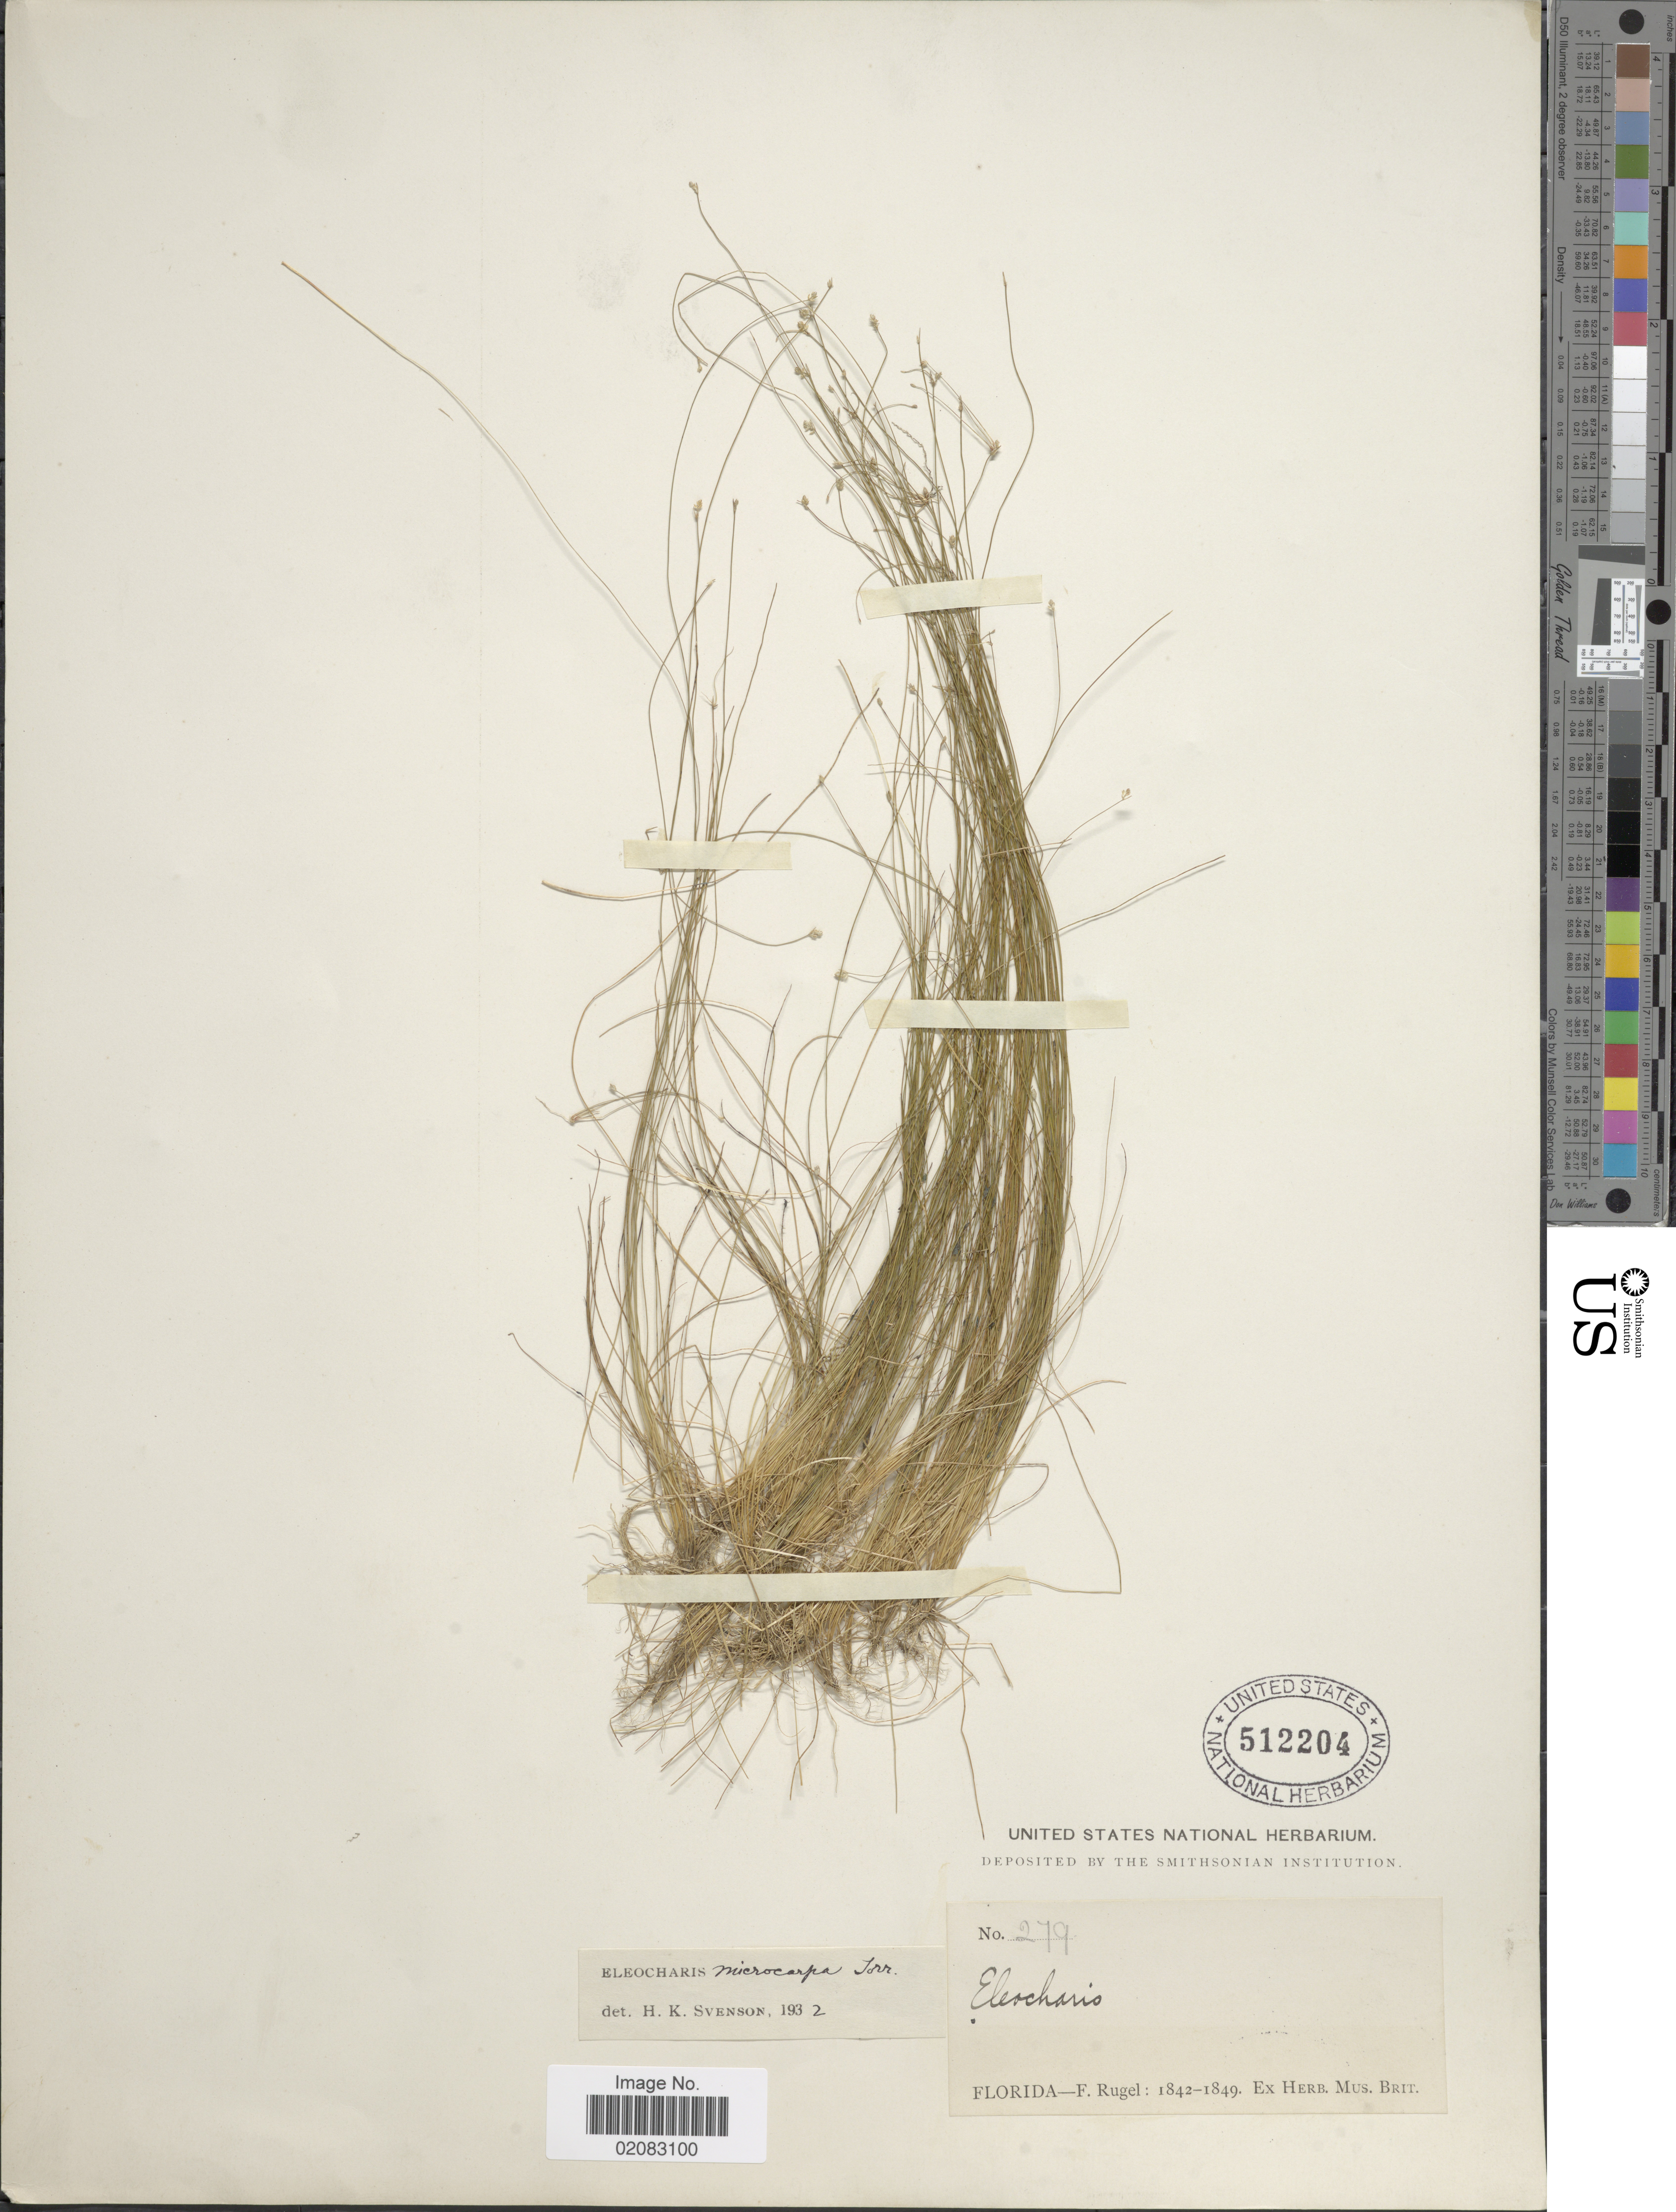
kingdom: Plantae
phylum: Tracheophyta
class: Liliopsida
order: Poales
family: Cyperaceae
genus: Eleocharis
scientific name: Eleocharis microcarpa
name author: Torr.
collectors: F. Rugel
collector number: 279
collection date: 1842/1849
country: United States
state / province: Florida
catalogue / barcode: US 512204